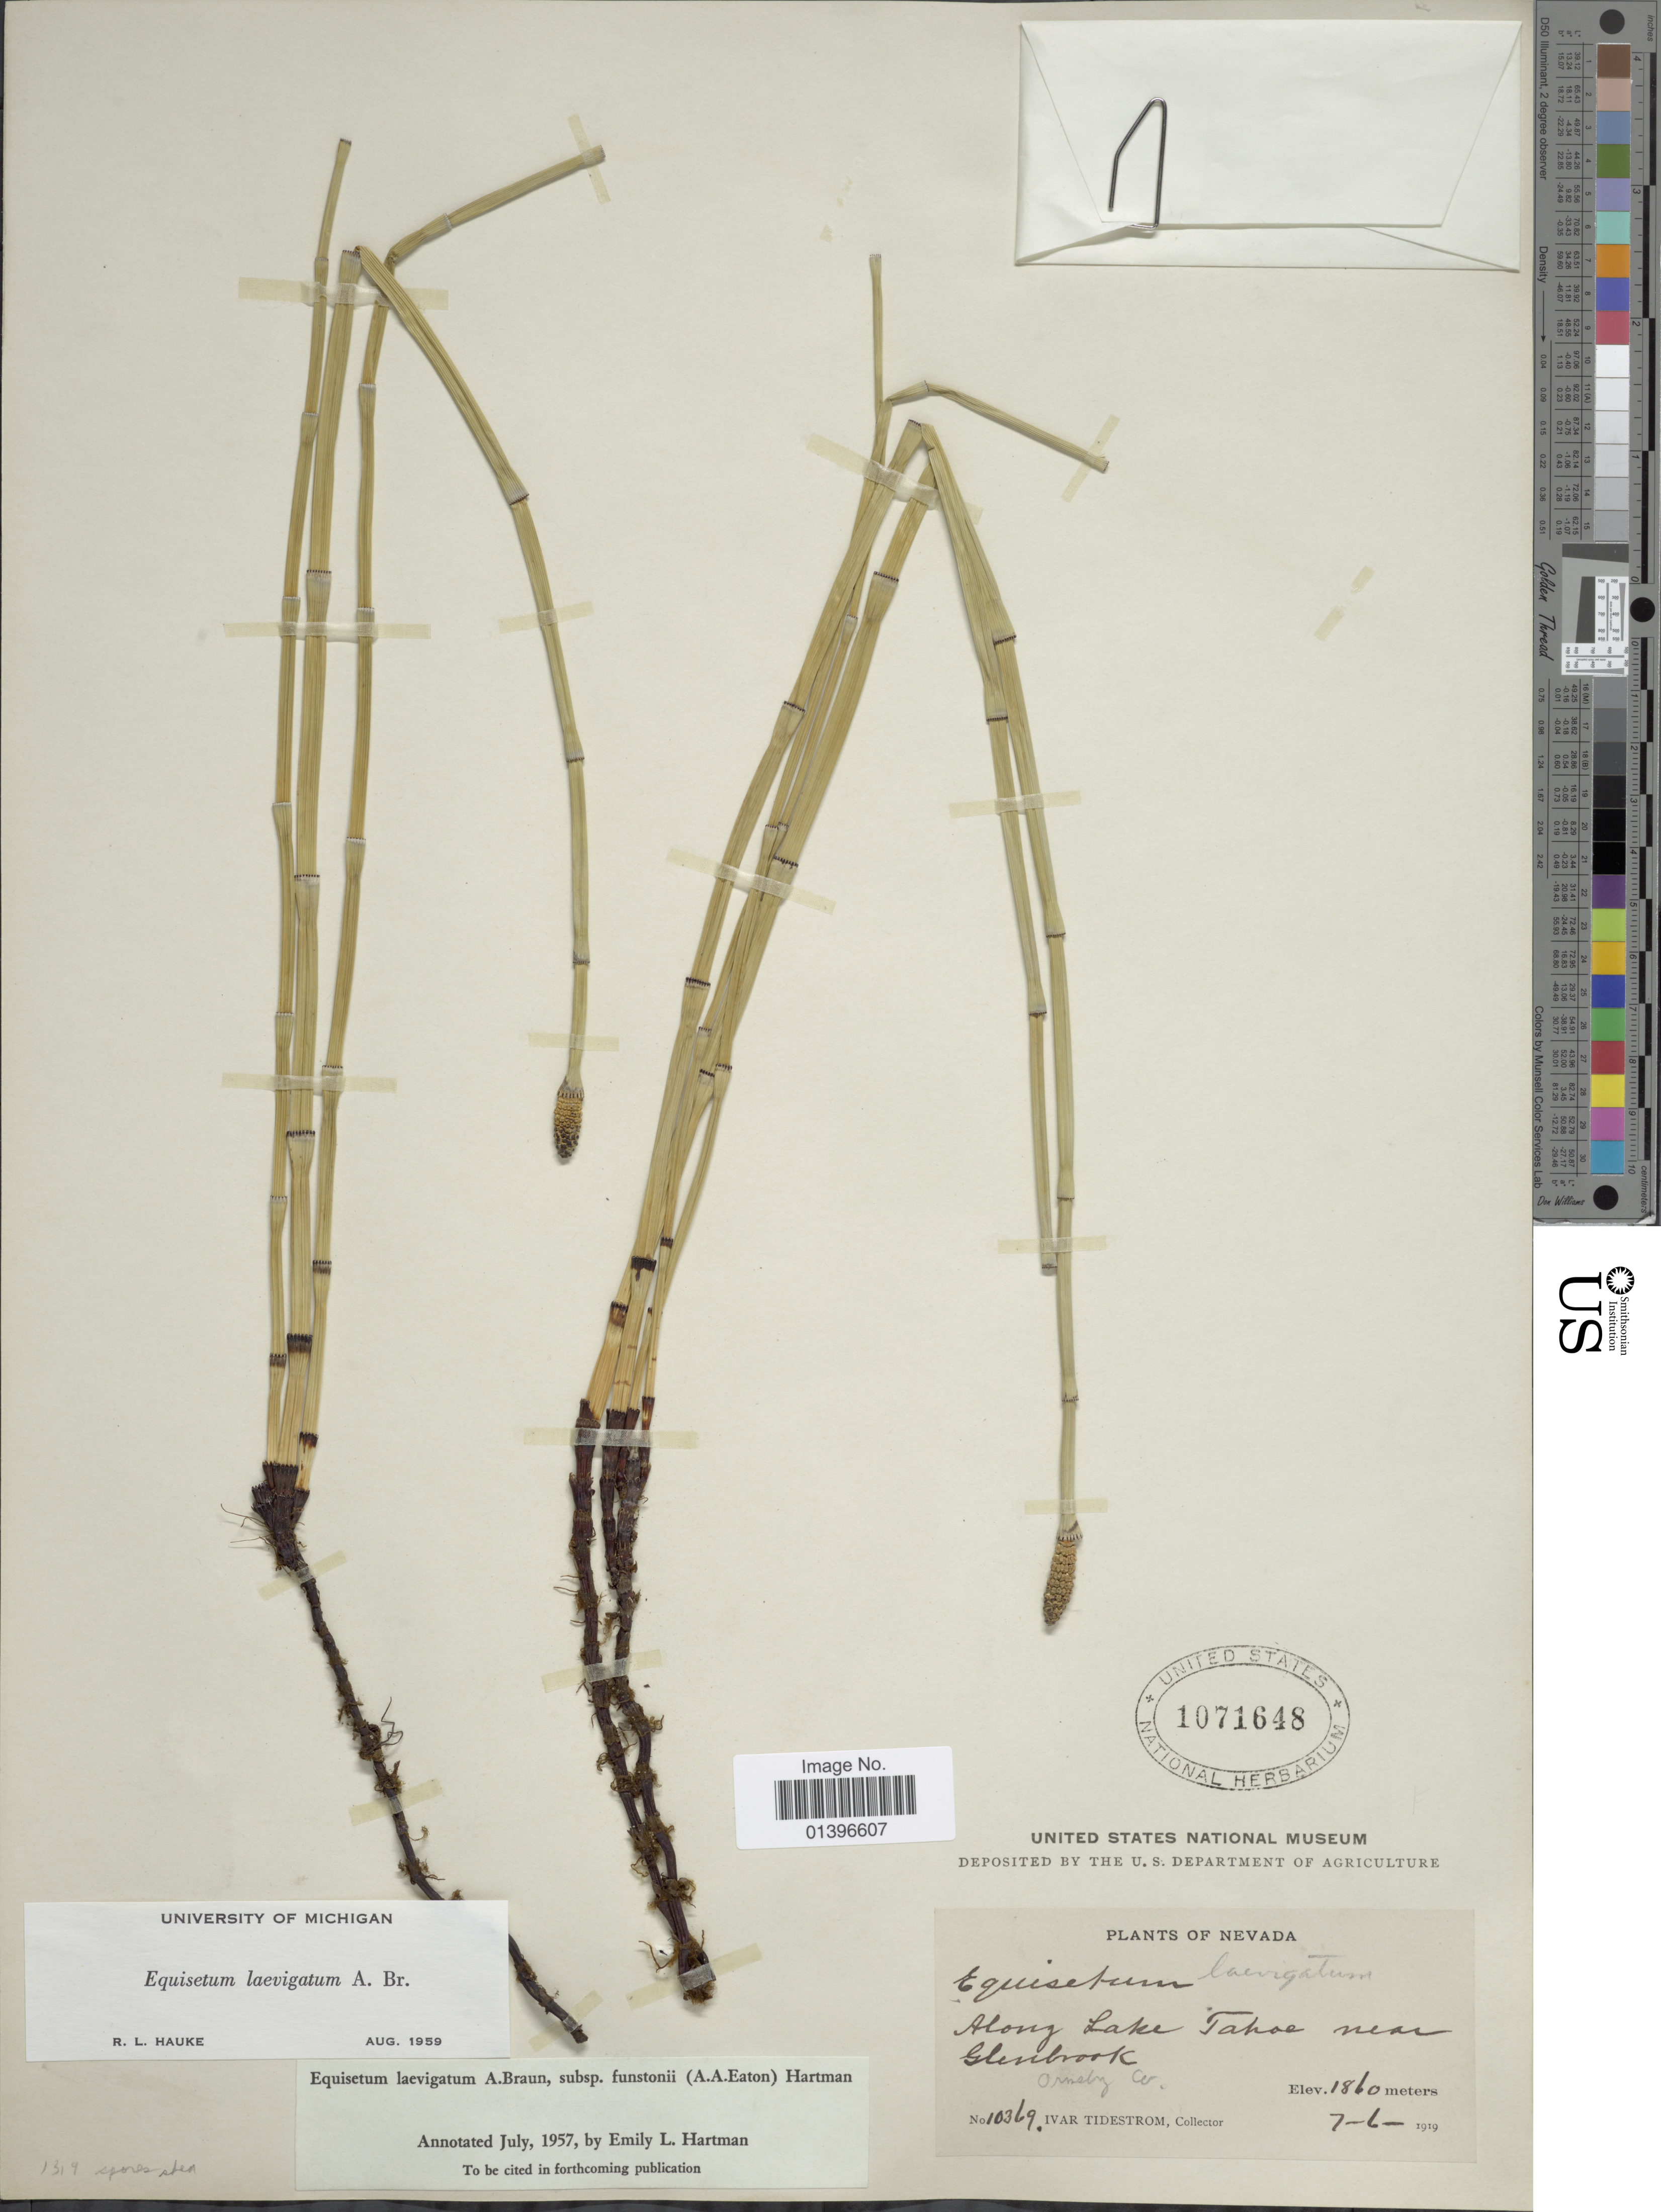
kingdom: Plantae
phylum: Tracheophyta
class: Polypodiopsida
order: Equisetales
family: Equisetaceae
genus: Equisetum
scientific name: Equisetum laevigatum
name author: A. Braun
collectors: I. F. Tidestrom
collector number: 10369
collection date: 1919-07-06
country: United States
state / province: Nevada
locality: Along Lake Tahoe near Glenbrook, Ormsby Co.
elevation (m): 1860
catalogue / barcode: US 1071648